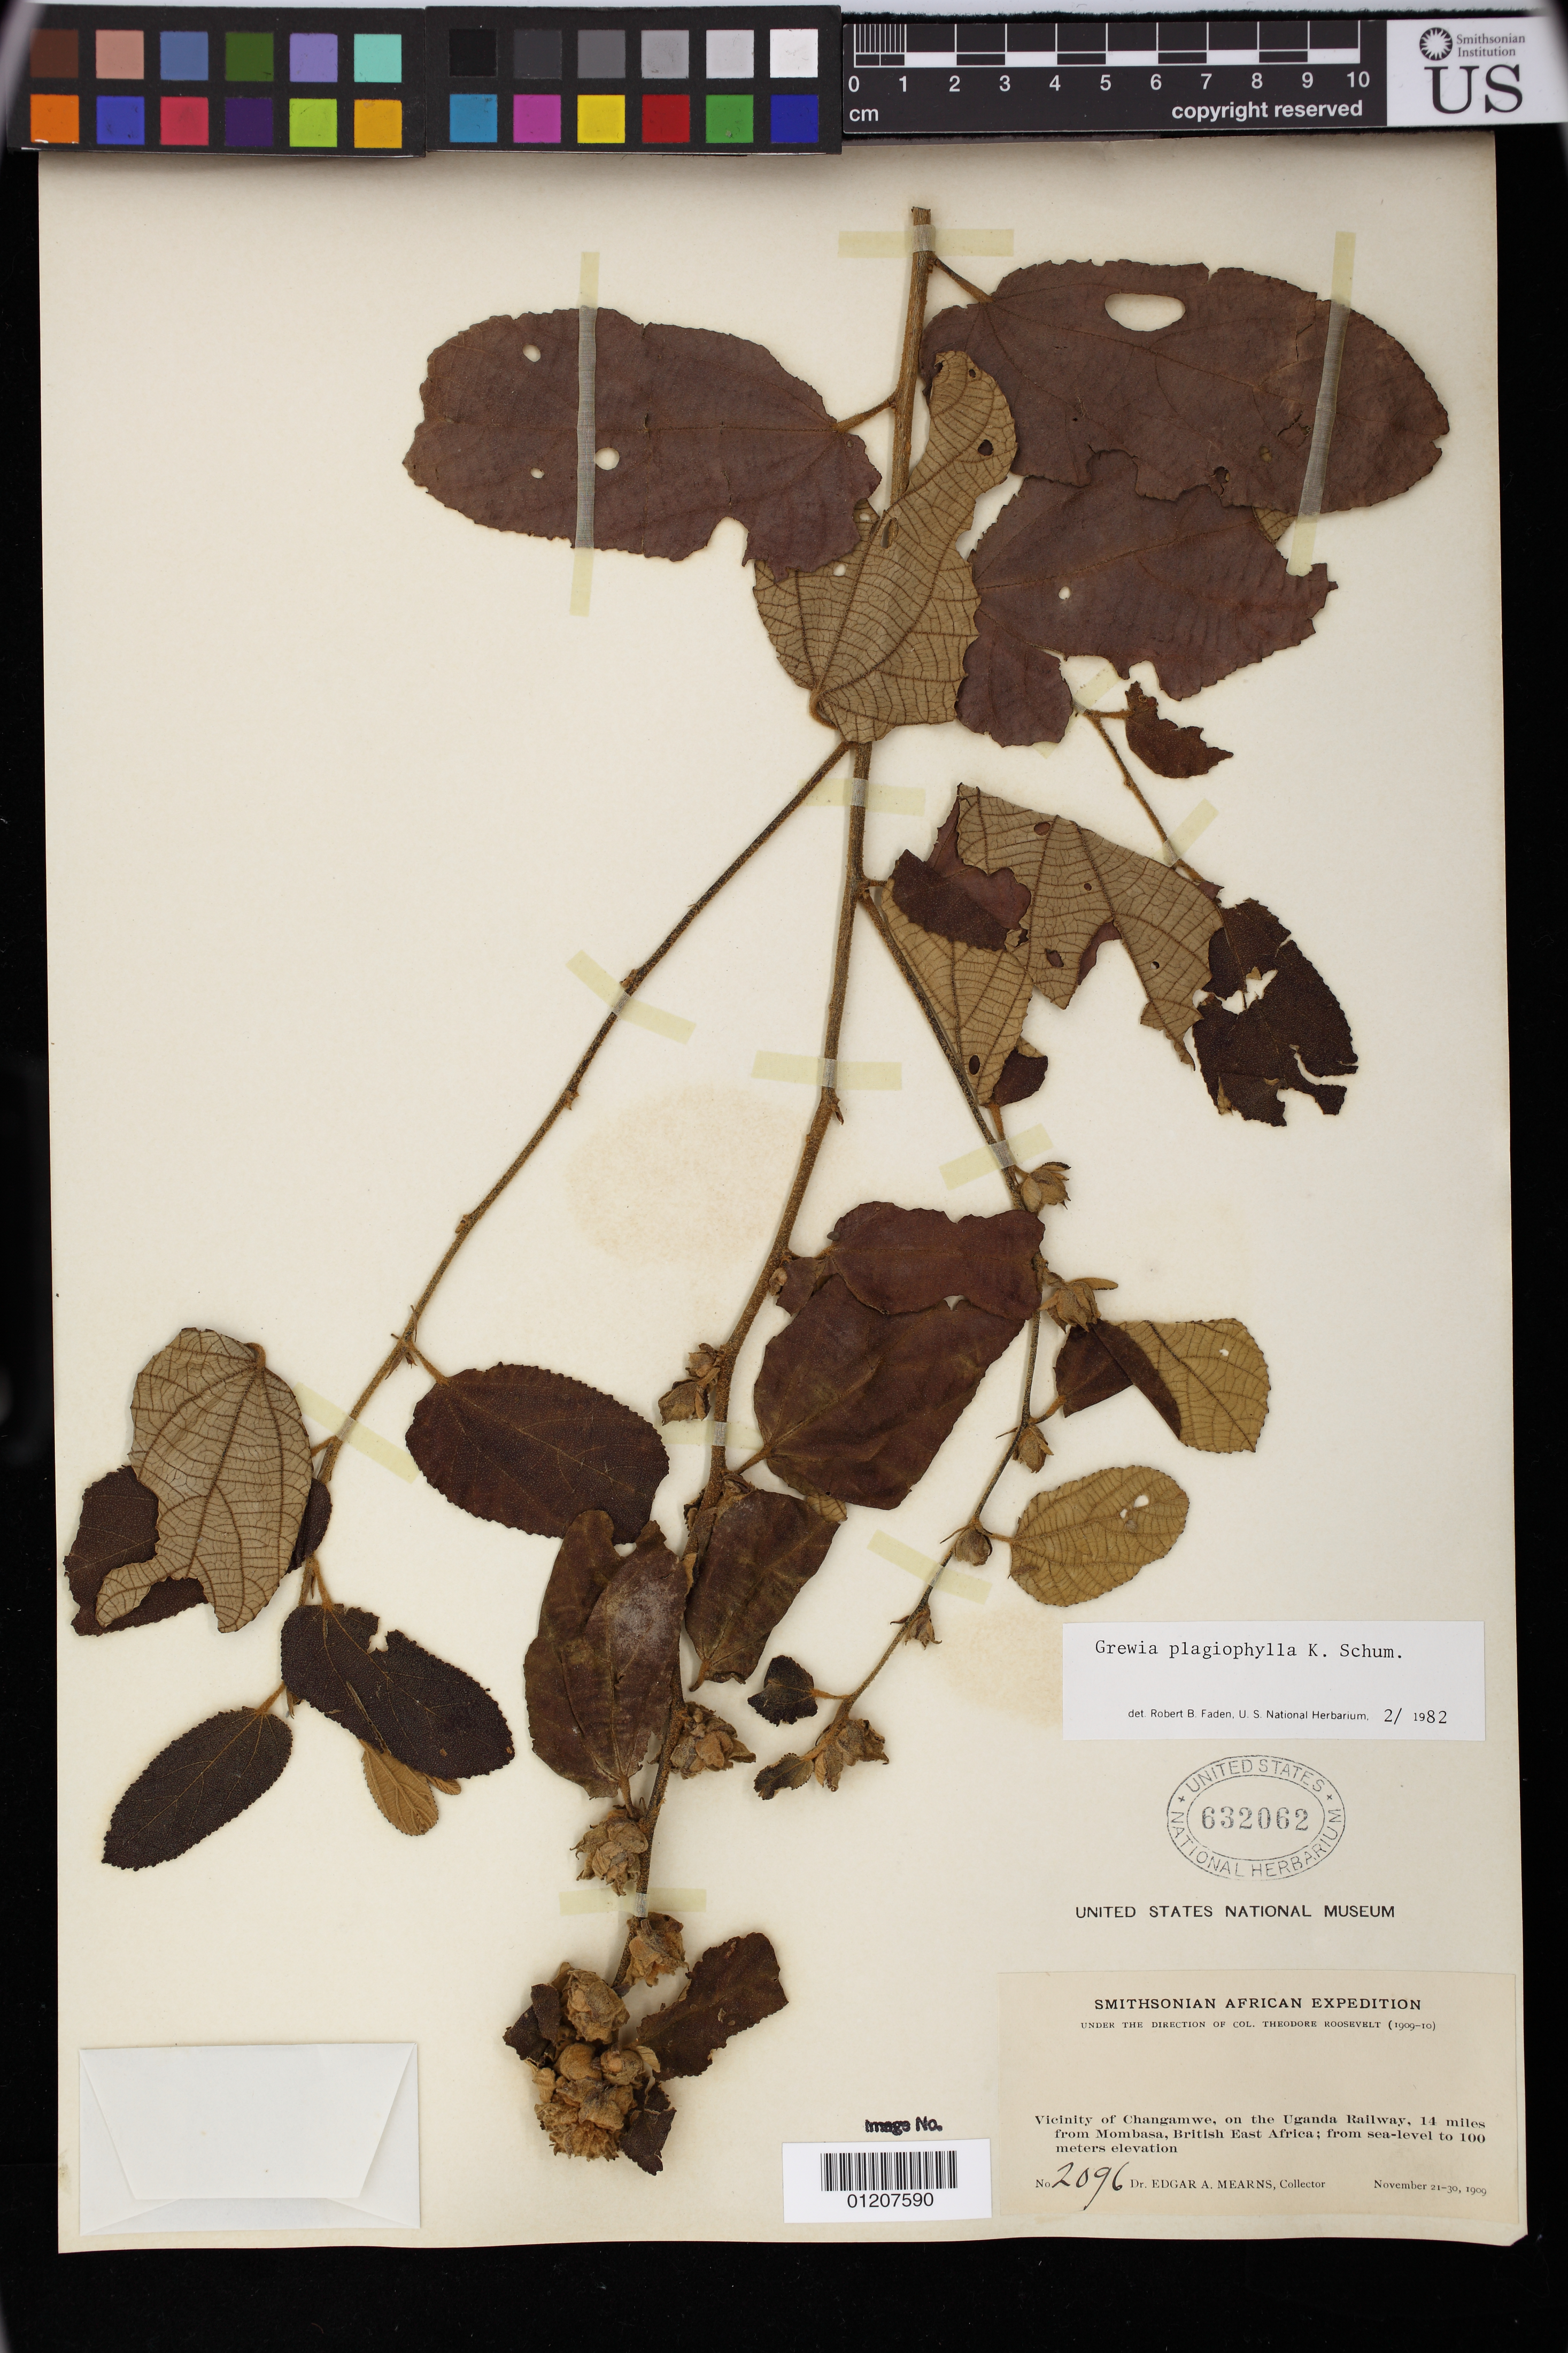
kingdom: Plantae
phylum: Tracheophyta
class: Magnoliopsida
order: Malvales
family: Malvaceae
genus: Grewia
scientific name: Grewia plagiophylla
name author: K. Schum.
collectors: E. A. Mearns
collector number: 2096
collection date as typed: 21 Nov 1909 to 30 Nov 1909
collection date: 1909-11-21/1909-11-30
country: Kenya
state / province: Mombasa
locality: Vicinity of Changamwe, on the Uganda Railway, 14 miles from Mombasa, British East Africa.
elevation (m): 0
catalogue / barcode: US 632062